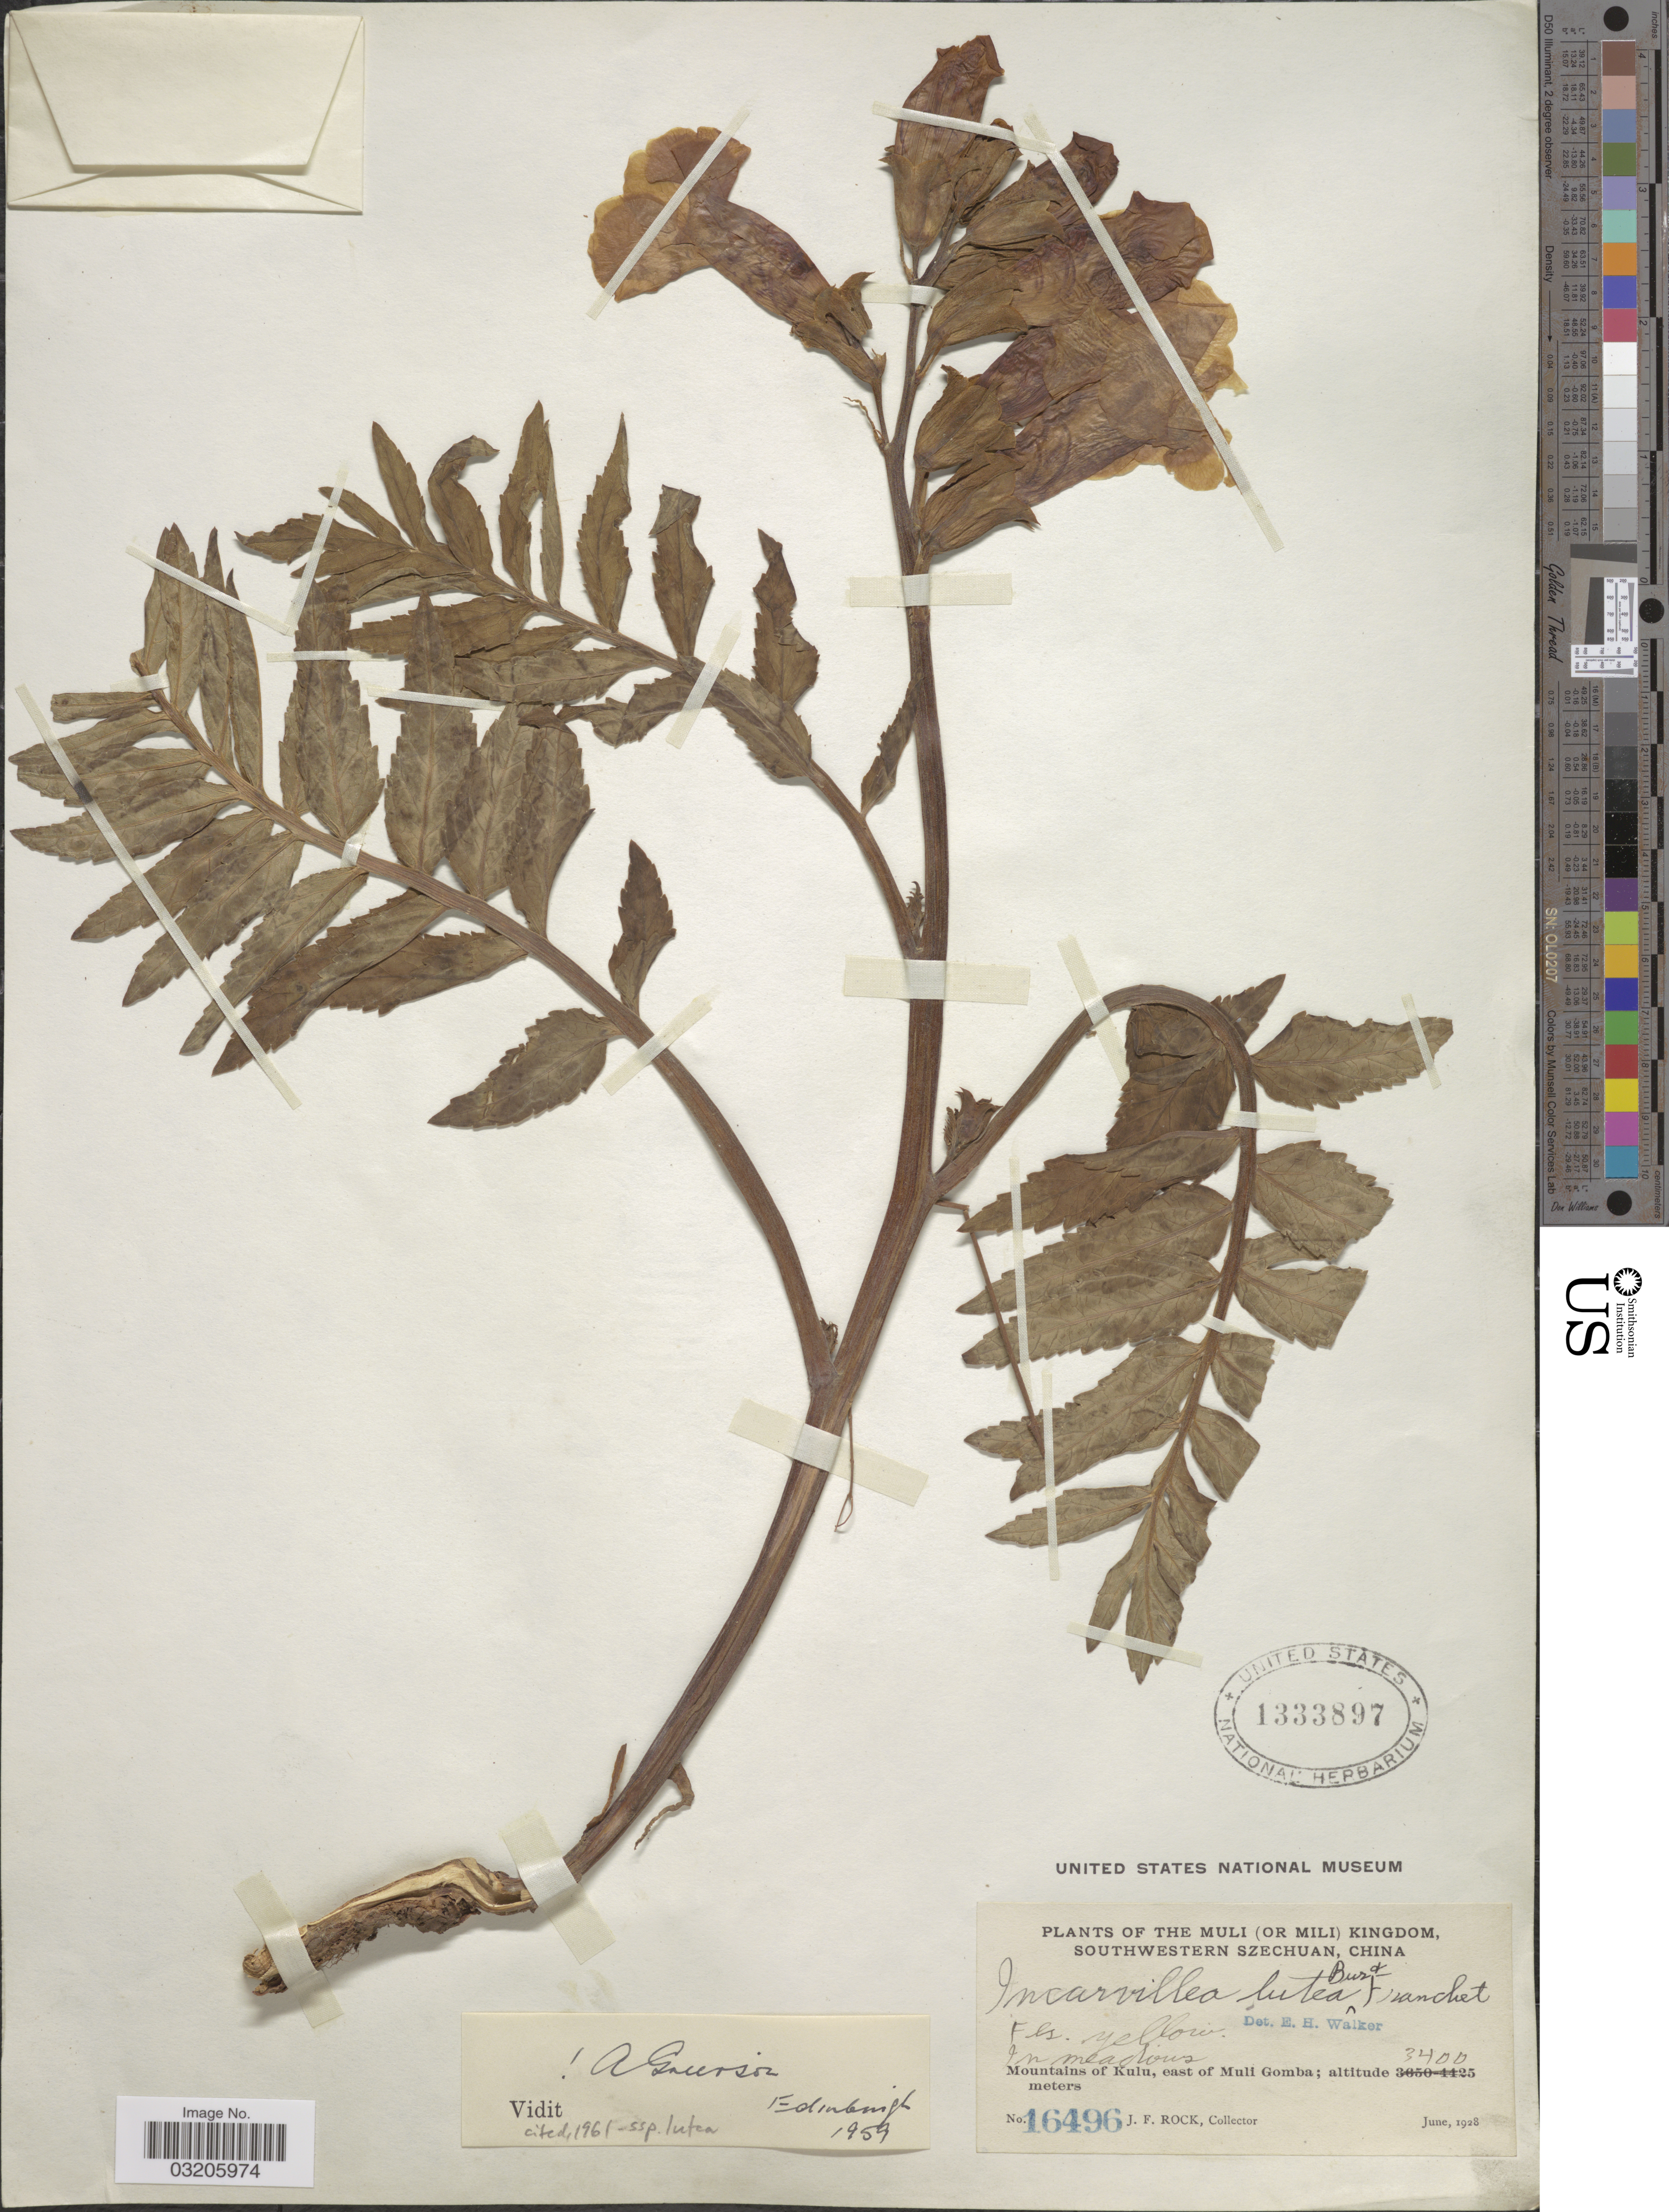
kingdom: Plantae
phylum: Tracheophyta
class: Magnoliopsida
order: Lamiales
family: Bignoniaceae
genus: Incarvillea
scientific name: Incarvillea lutea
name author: Bureau & Franch.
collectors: J. Rock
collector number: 16496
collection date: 1928-06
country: China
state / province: Sichuan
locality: The Muli (or Mili) Kingdom. Southwestern Szechuan. In meadows. Mountains of Kulu, east of Muli Gomba.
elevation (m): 3400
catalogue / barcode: US 1333897